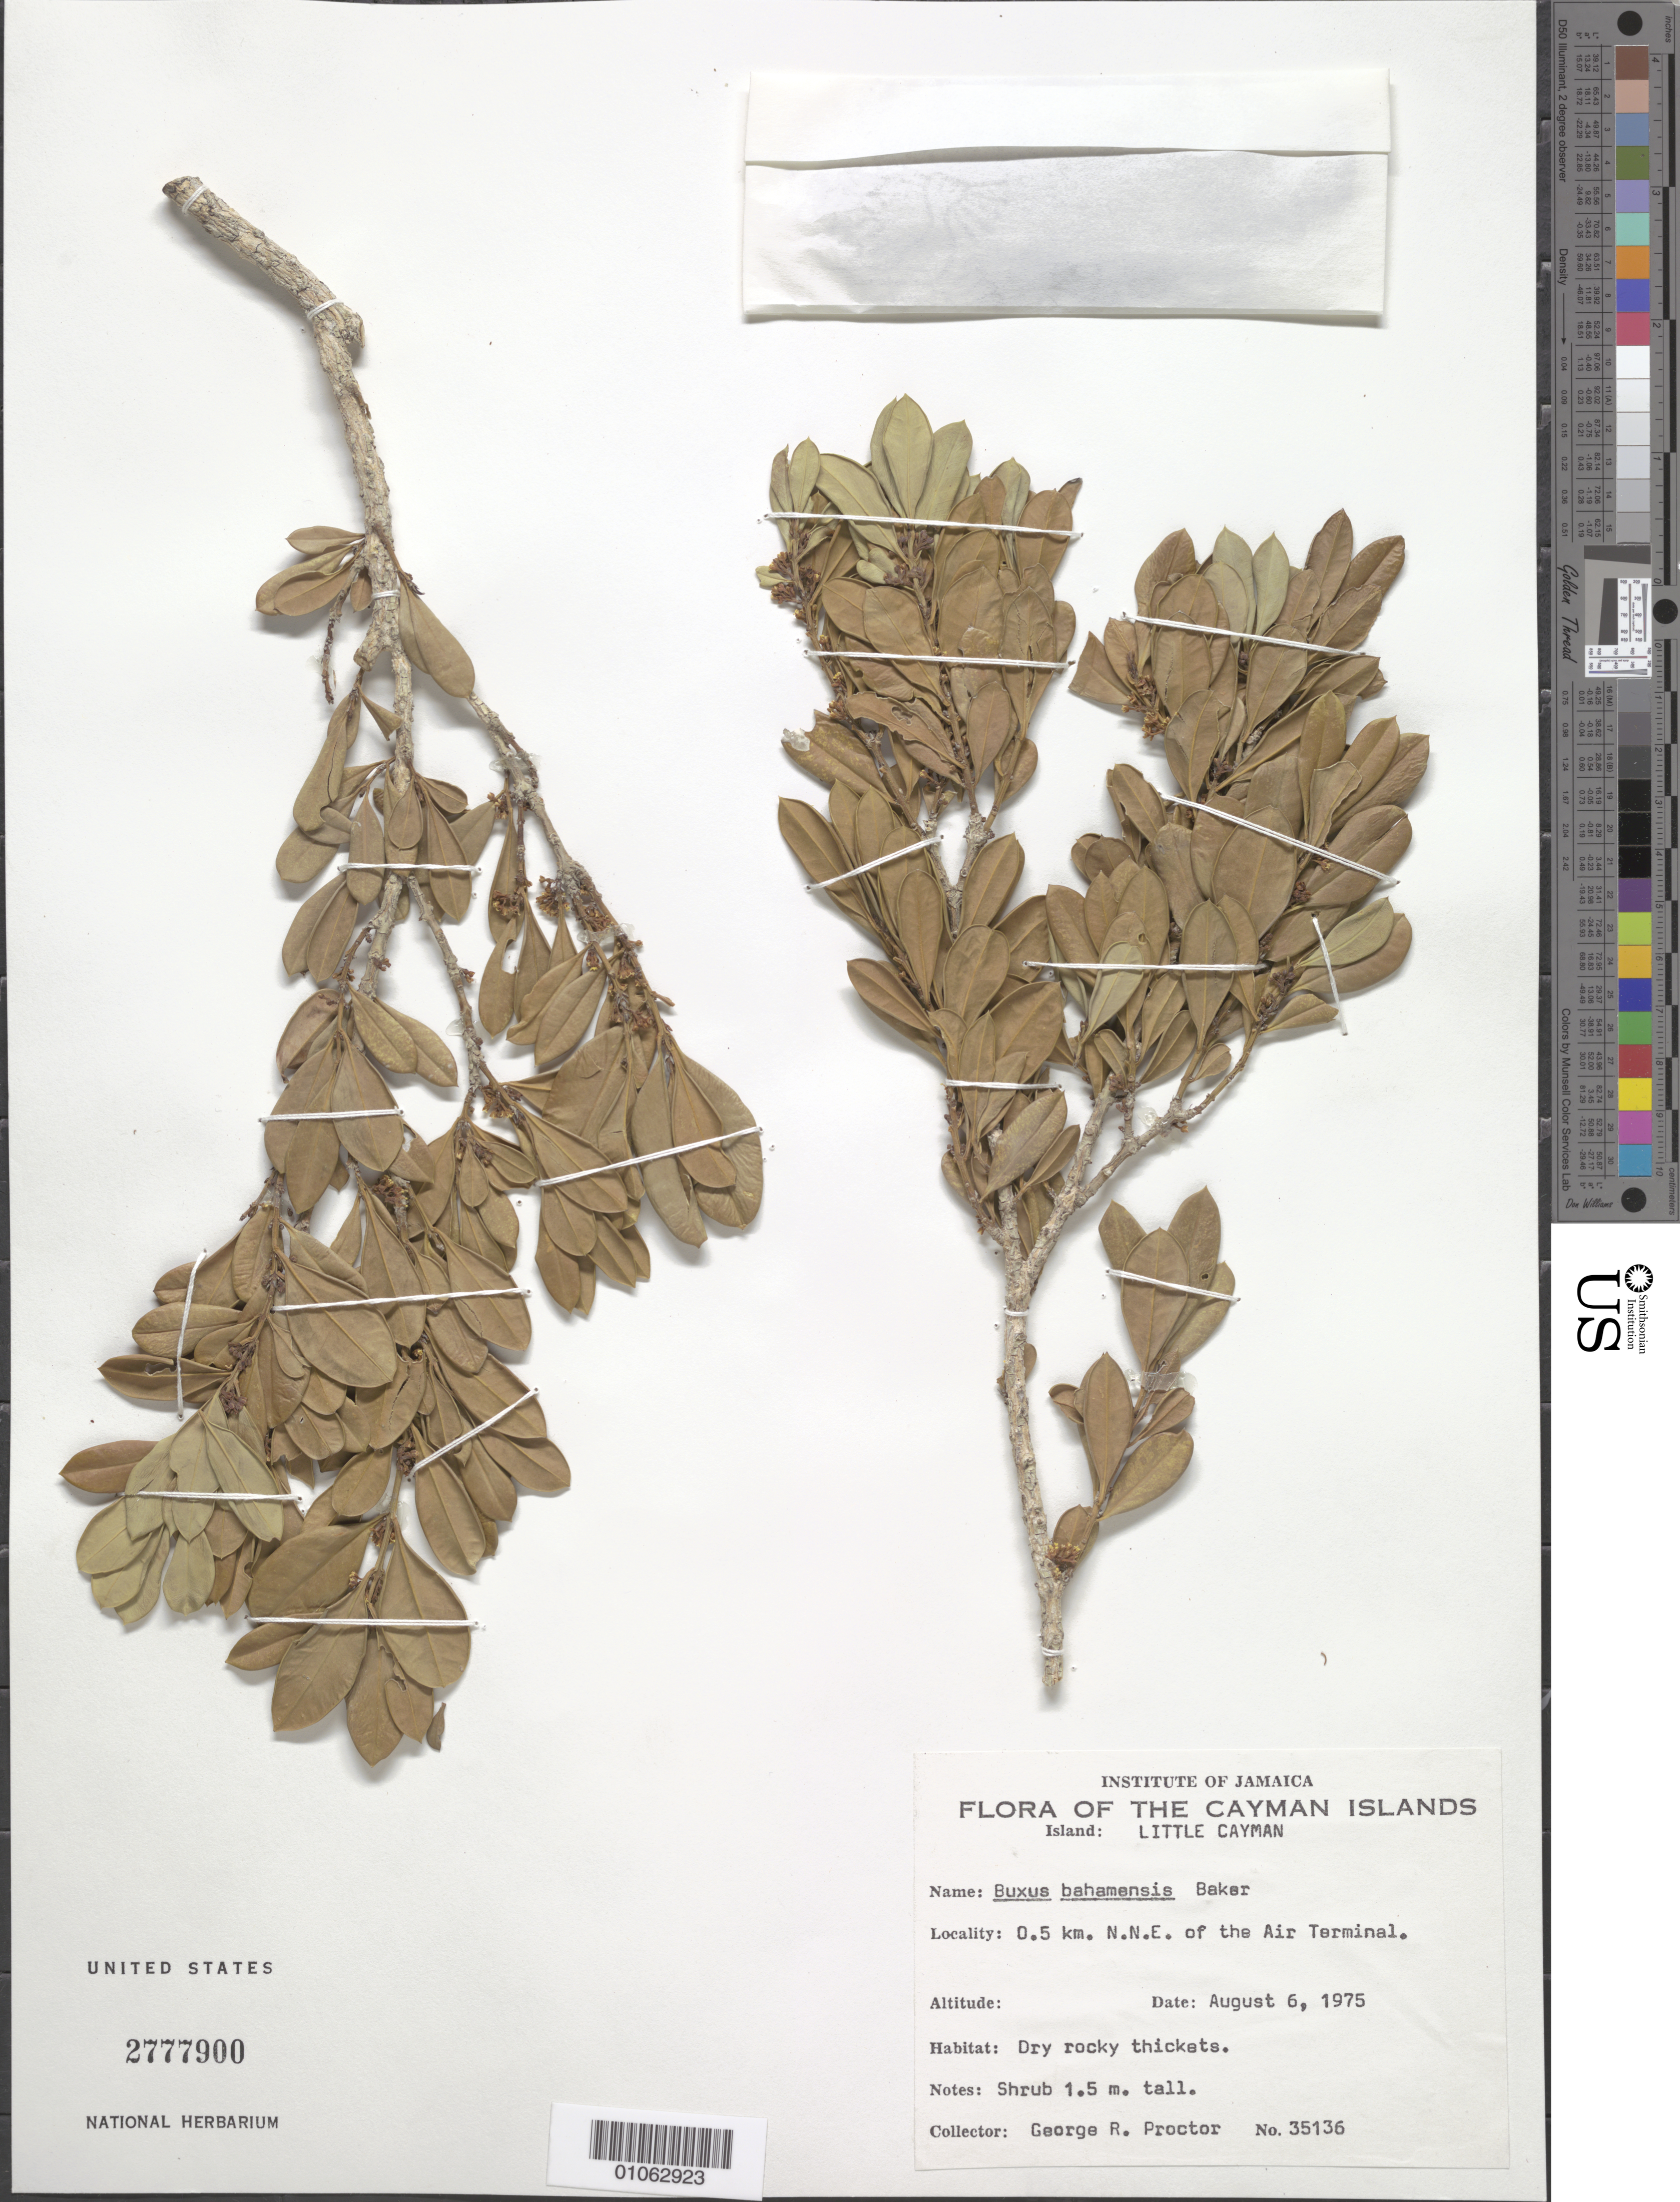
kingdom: Plantae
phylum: Tracheophyta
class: Magnoliopsida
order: Buxales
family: Buxaceae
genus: Buxus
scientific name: Buxus bahamensis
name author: Baker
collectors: G. R. Proctor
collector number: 35136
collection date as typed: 06 Aug 1975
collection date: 1975-08-06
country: Cayman Islands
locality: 0.5km. N.N.E. of the Air Terminal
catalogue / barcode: US 2777900